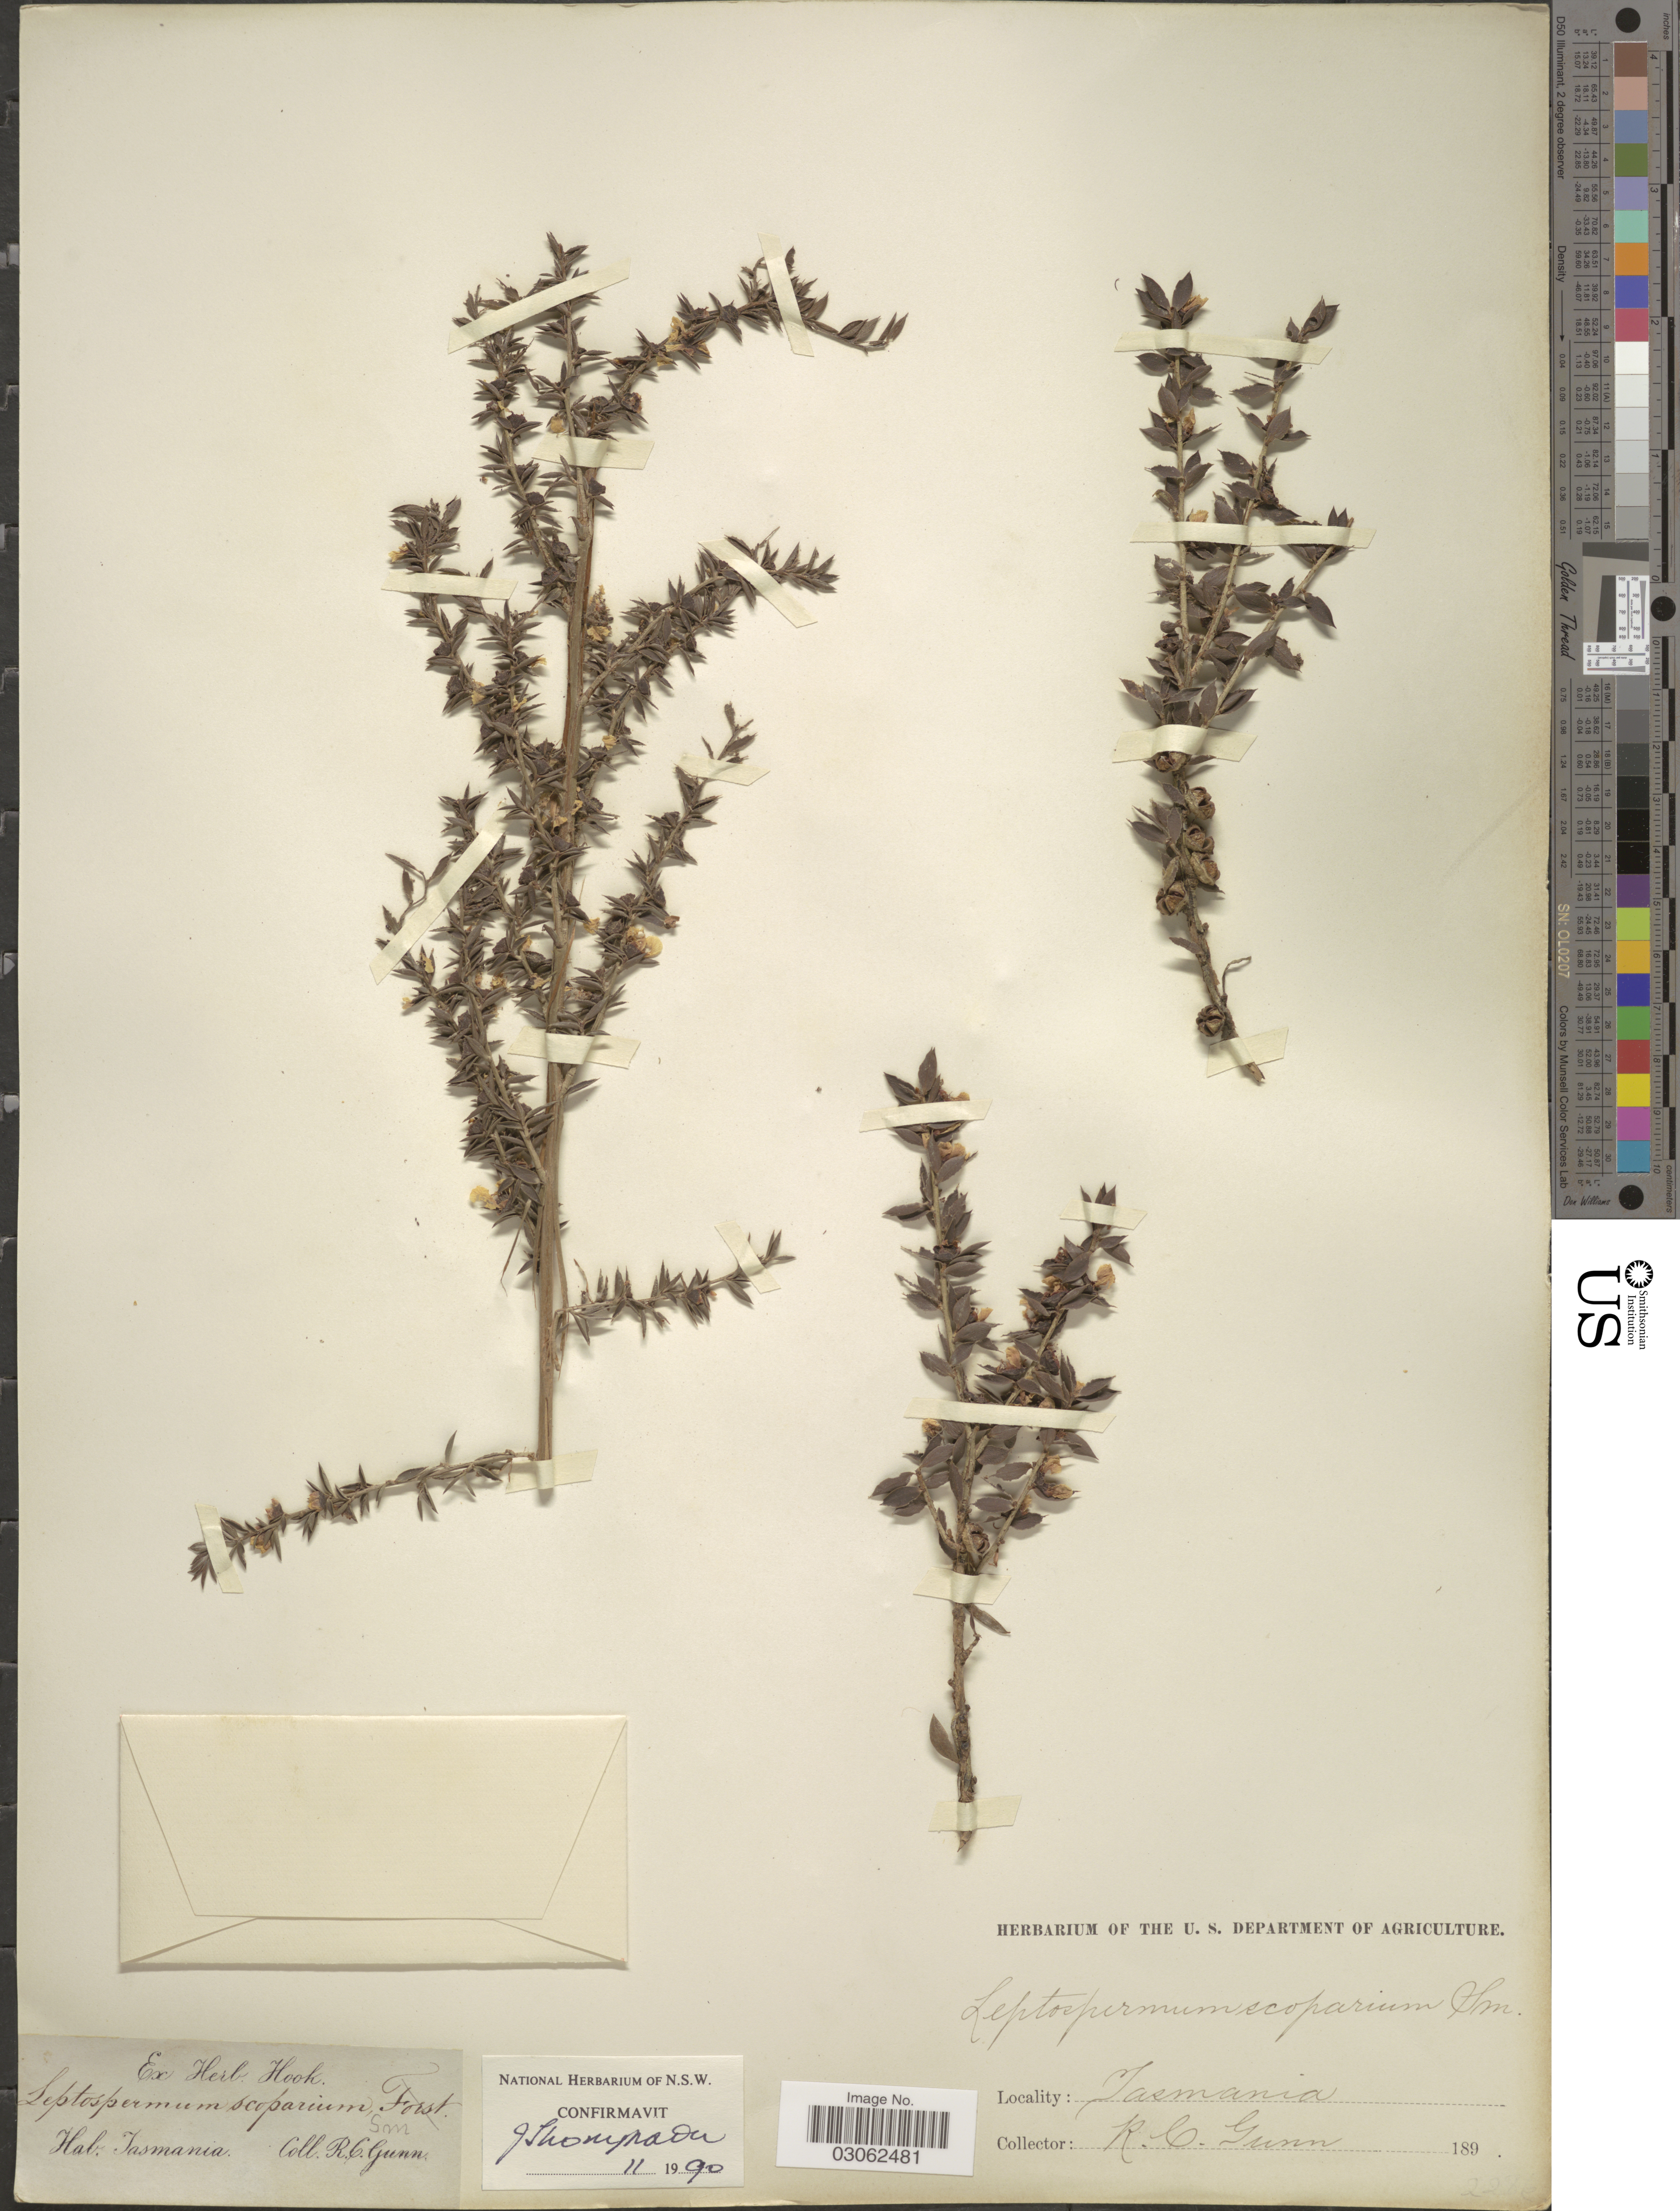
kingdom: Plantae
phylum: Tracheophyta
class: Magnoliopsida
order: Myrtales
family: Myrtaceae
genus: Leptospermum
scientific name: Leptospermum scoparium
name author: J.R. Forst. & G. Forst.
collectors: R. Gunn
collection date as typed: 189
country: Australia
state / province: Tasmania